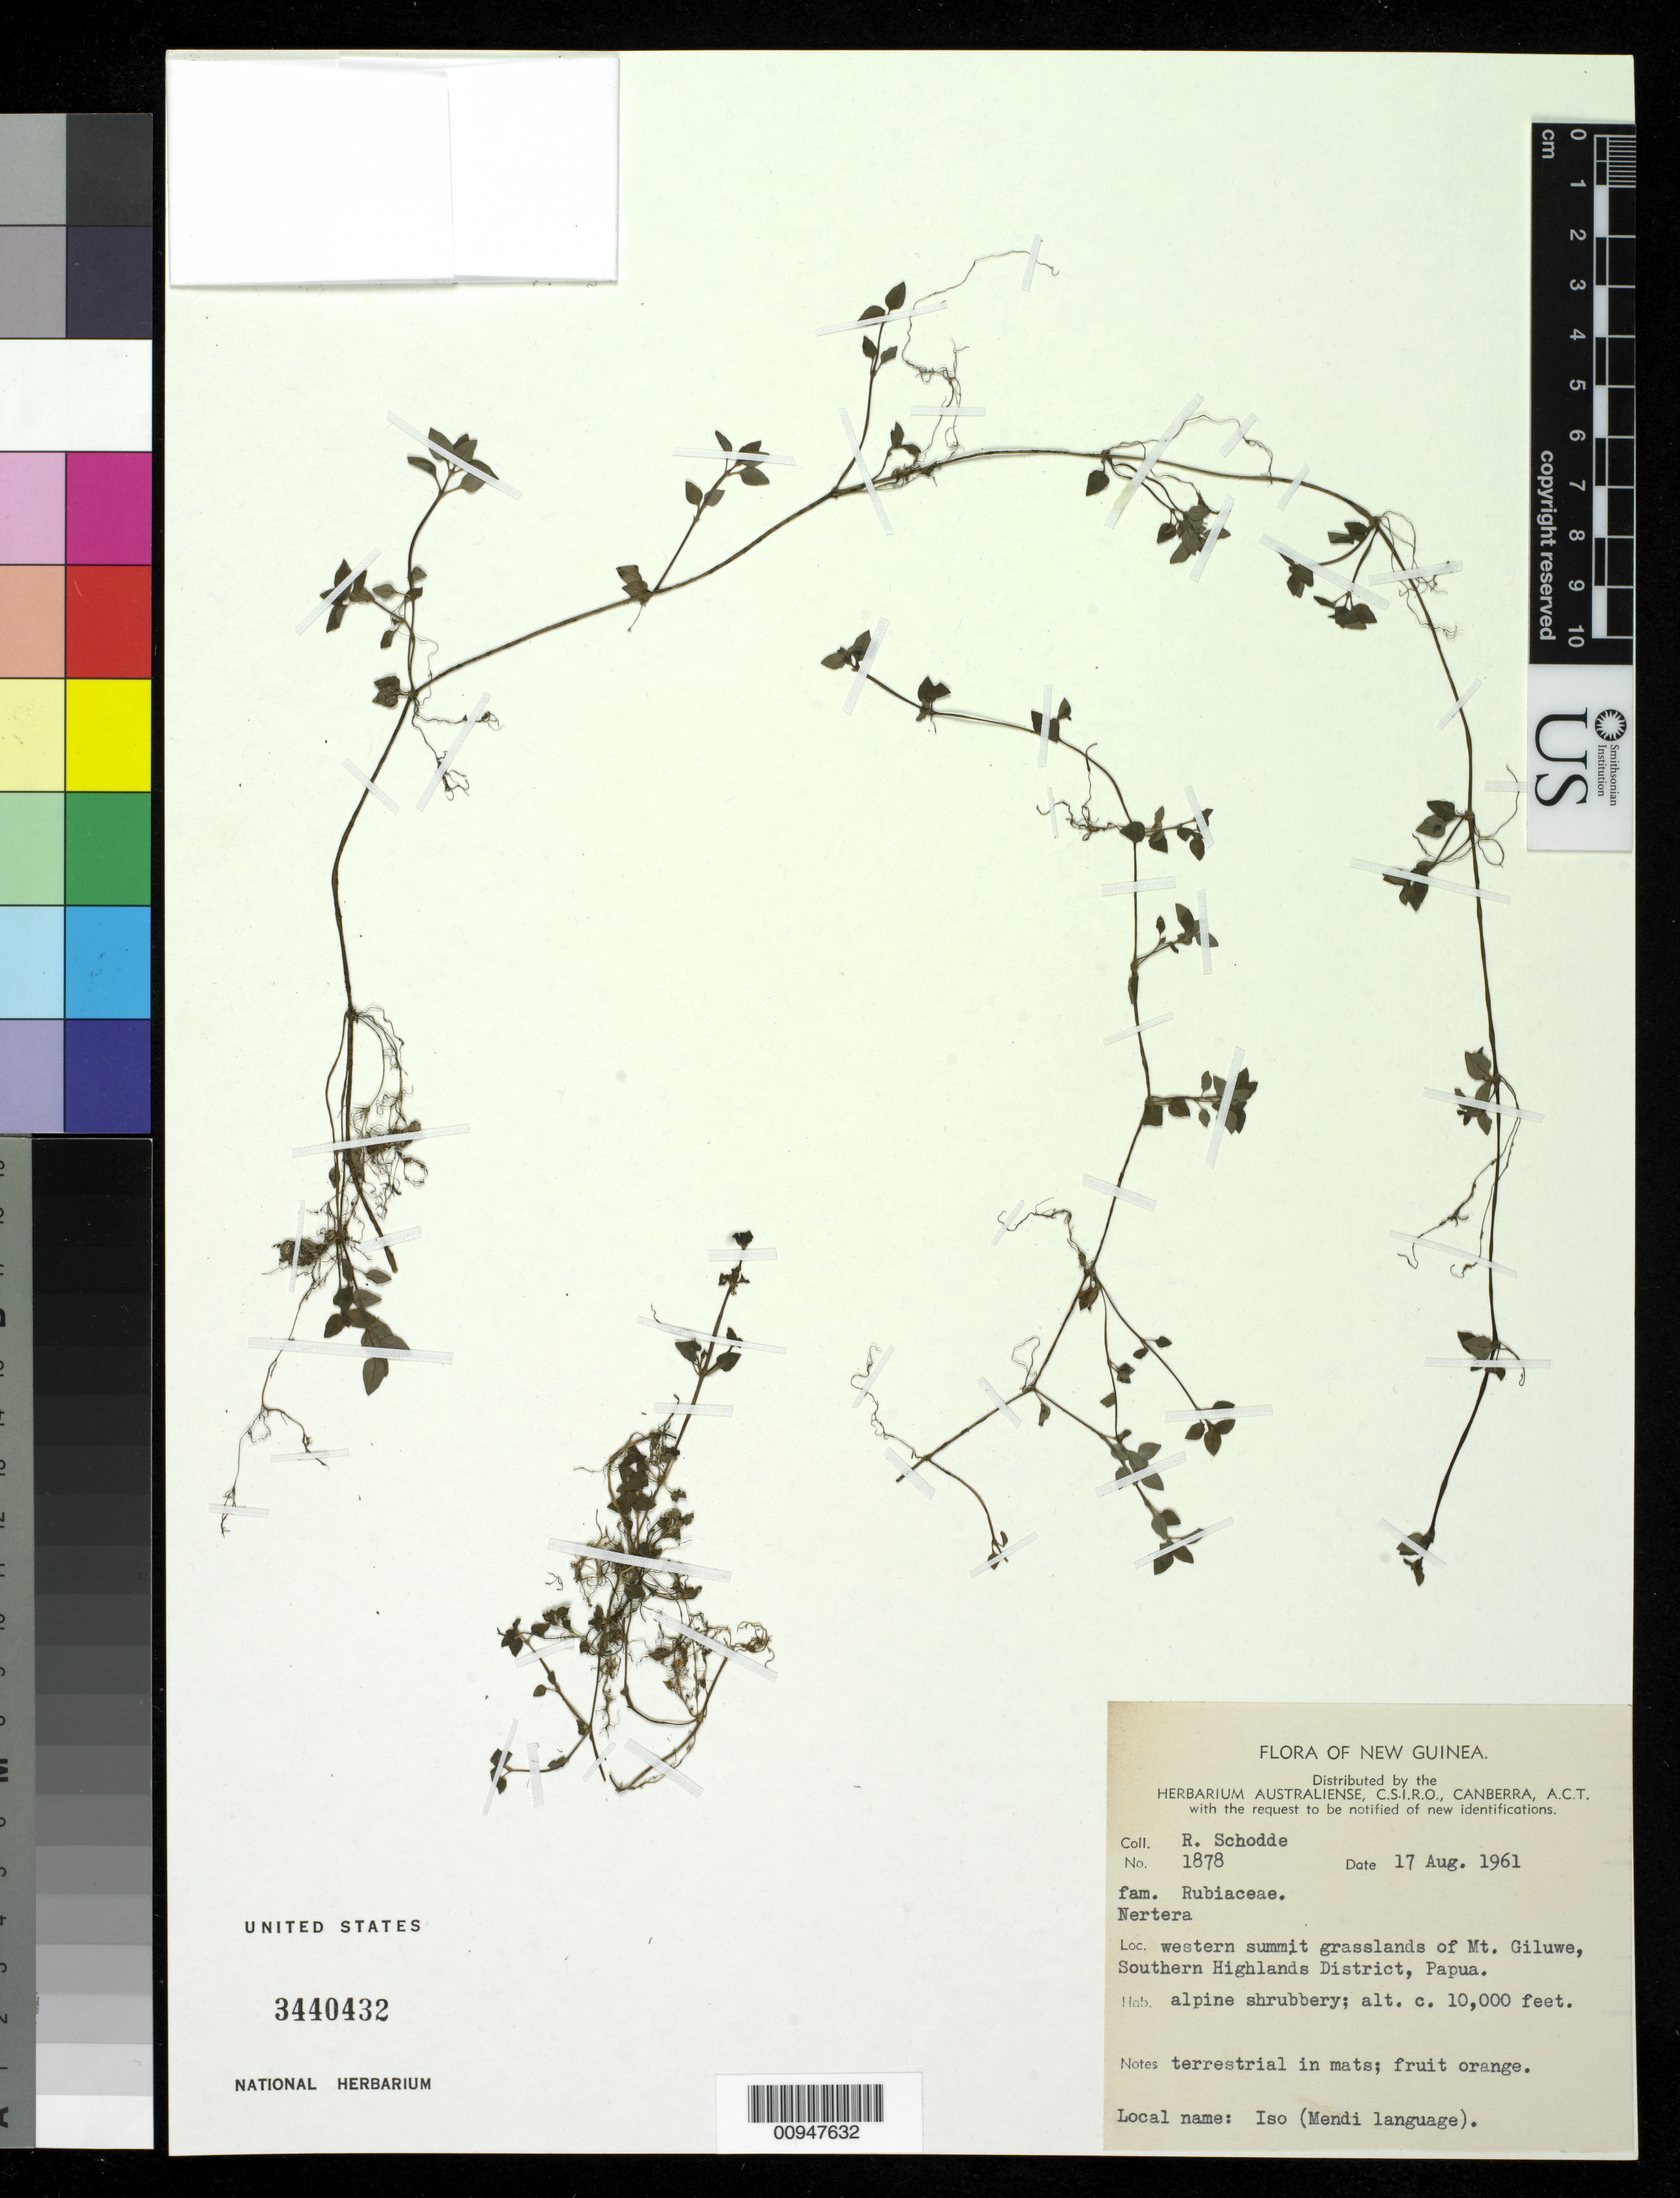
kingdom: Plantae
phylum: Tracheophyta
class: Magnoliopsida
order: Gentianales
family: Rubiaceae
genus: Nertera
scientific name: Nertera sp.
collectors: R. Schodde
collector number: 1878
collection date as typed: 17 Aug 1961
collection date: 1961-08-17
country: Papua New Guinea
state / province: Southern Highlands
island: New Guinea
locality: Western summit grasslands of Mt. Giluwe.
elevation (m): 3048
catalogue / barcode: US 3440432